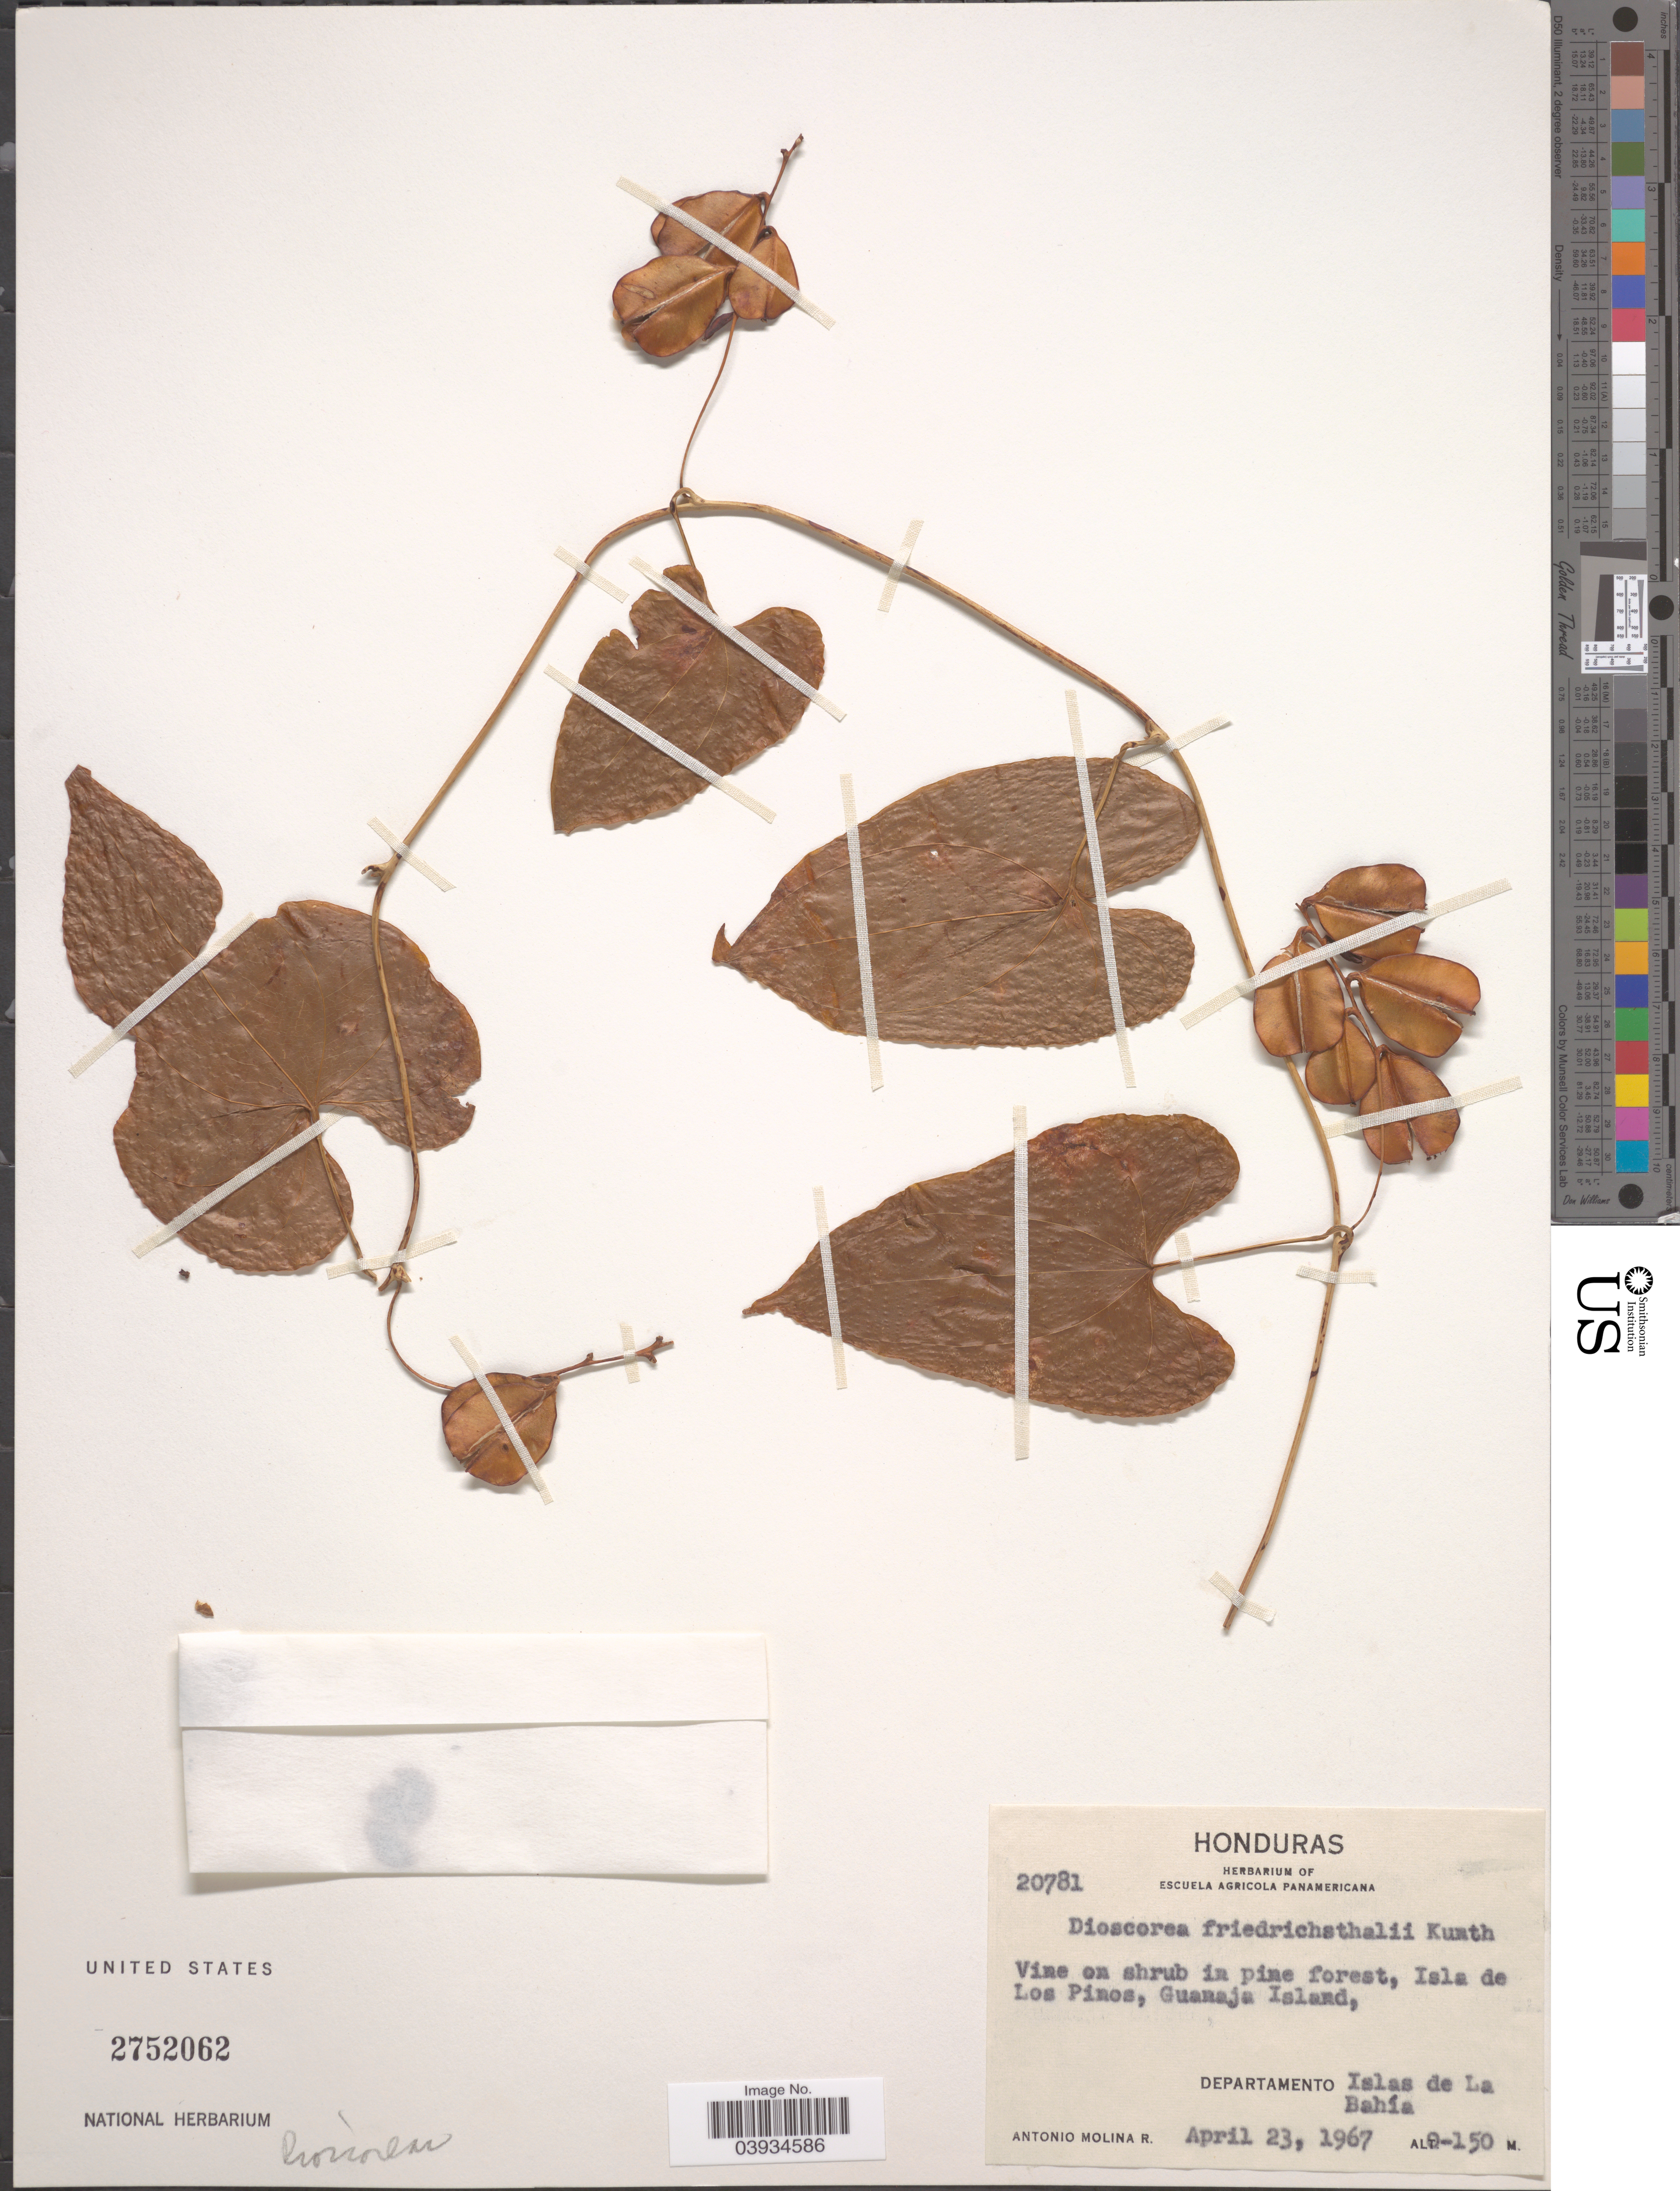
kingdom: Plantae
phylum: Tracheophyta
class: Liliopsida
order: Dioscoreales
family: Dioscoreaceae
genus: Dioscorea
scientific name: Dioscorea friedrichsthalii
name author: R. Knuth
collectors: A. Molina R.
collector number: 20781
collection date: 1967-04-23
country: Honduras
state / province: Islas de la Bahía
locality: Isla de Los Pinos, Guanaja Island, Departamento Islas de la Bahía.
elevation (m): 0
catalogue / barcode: US 2752062